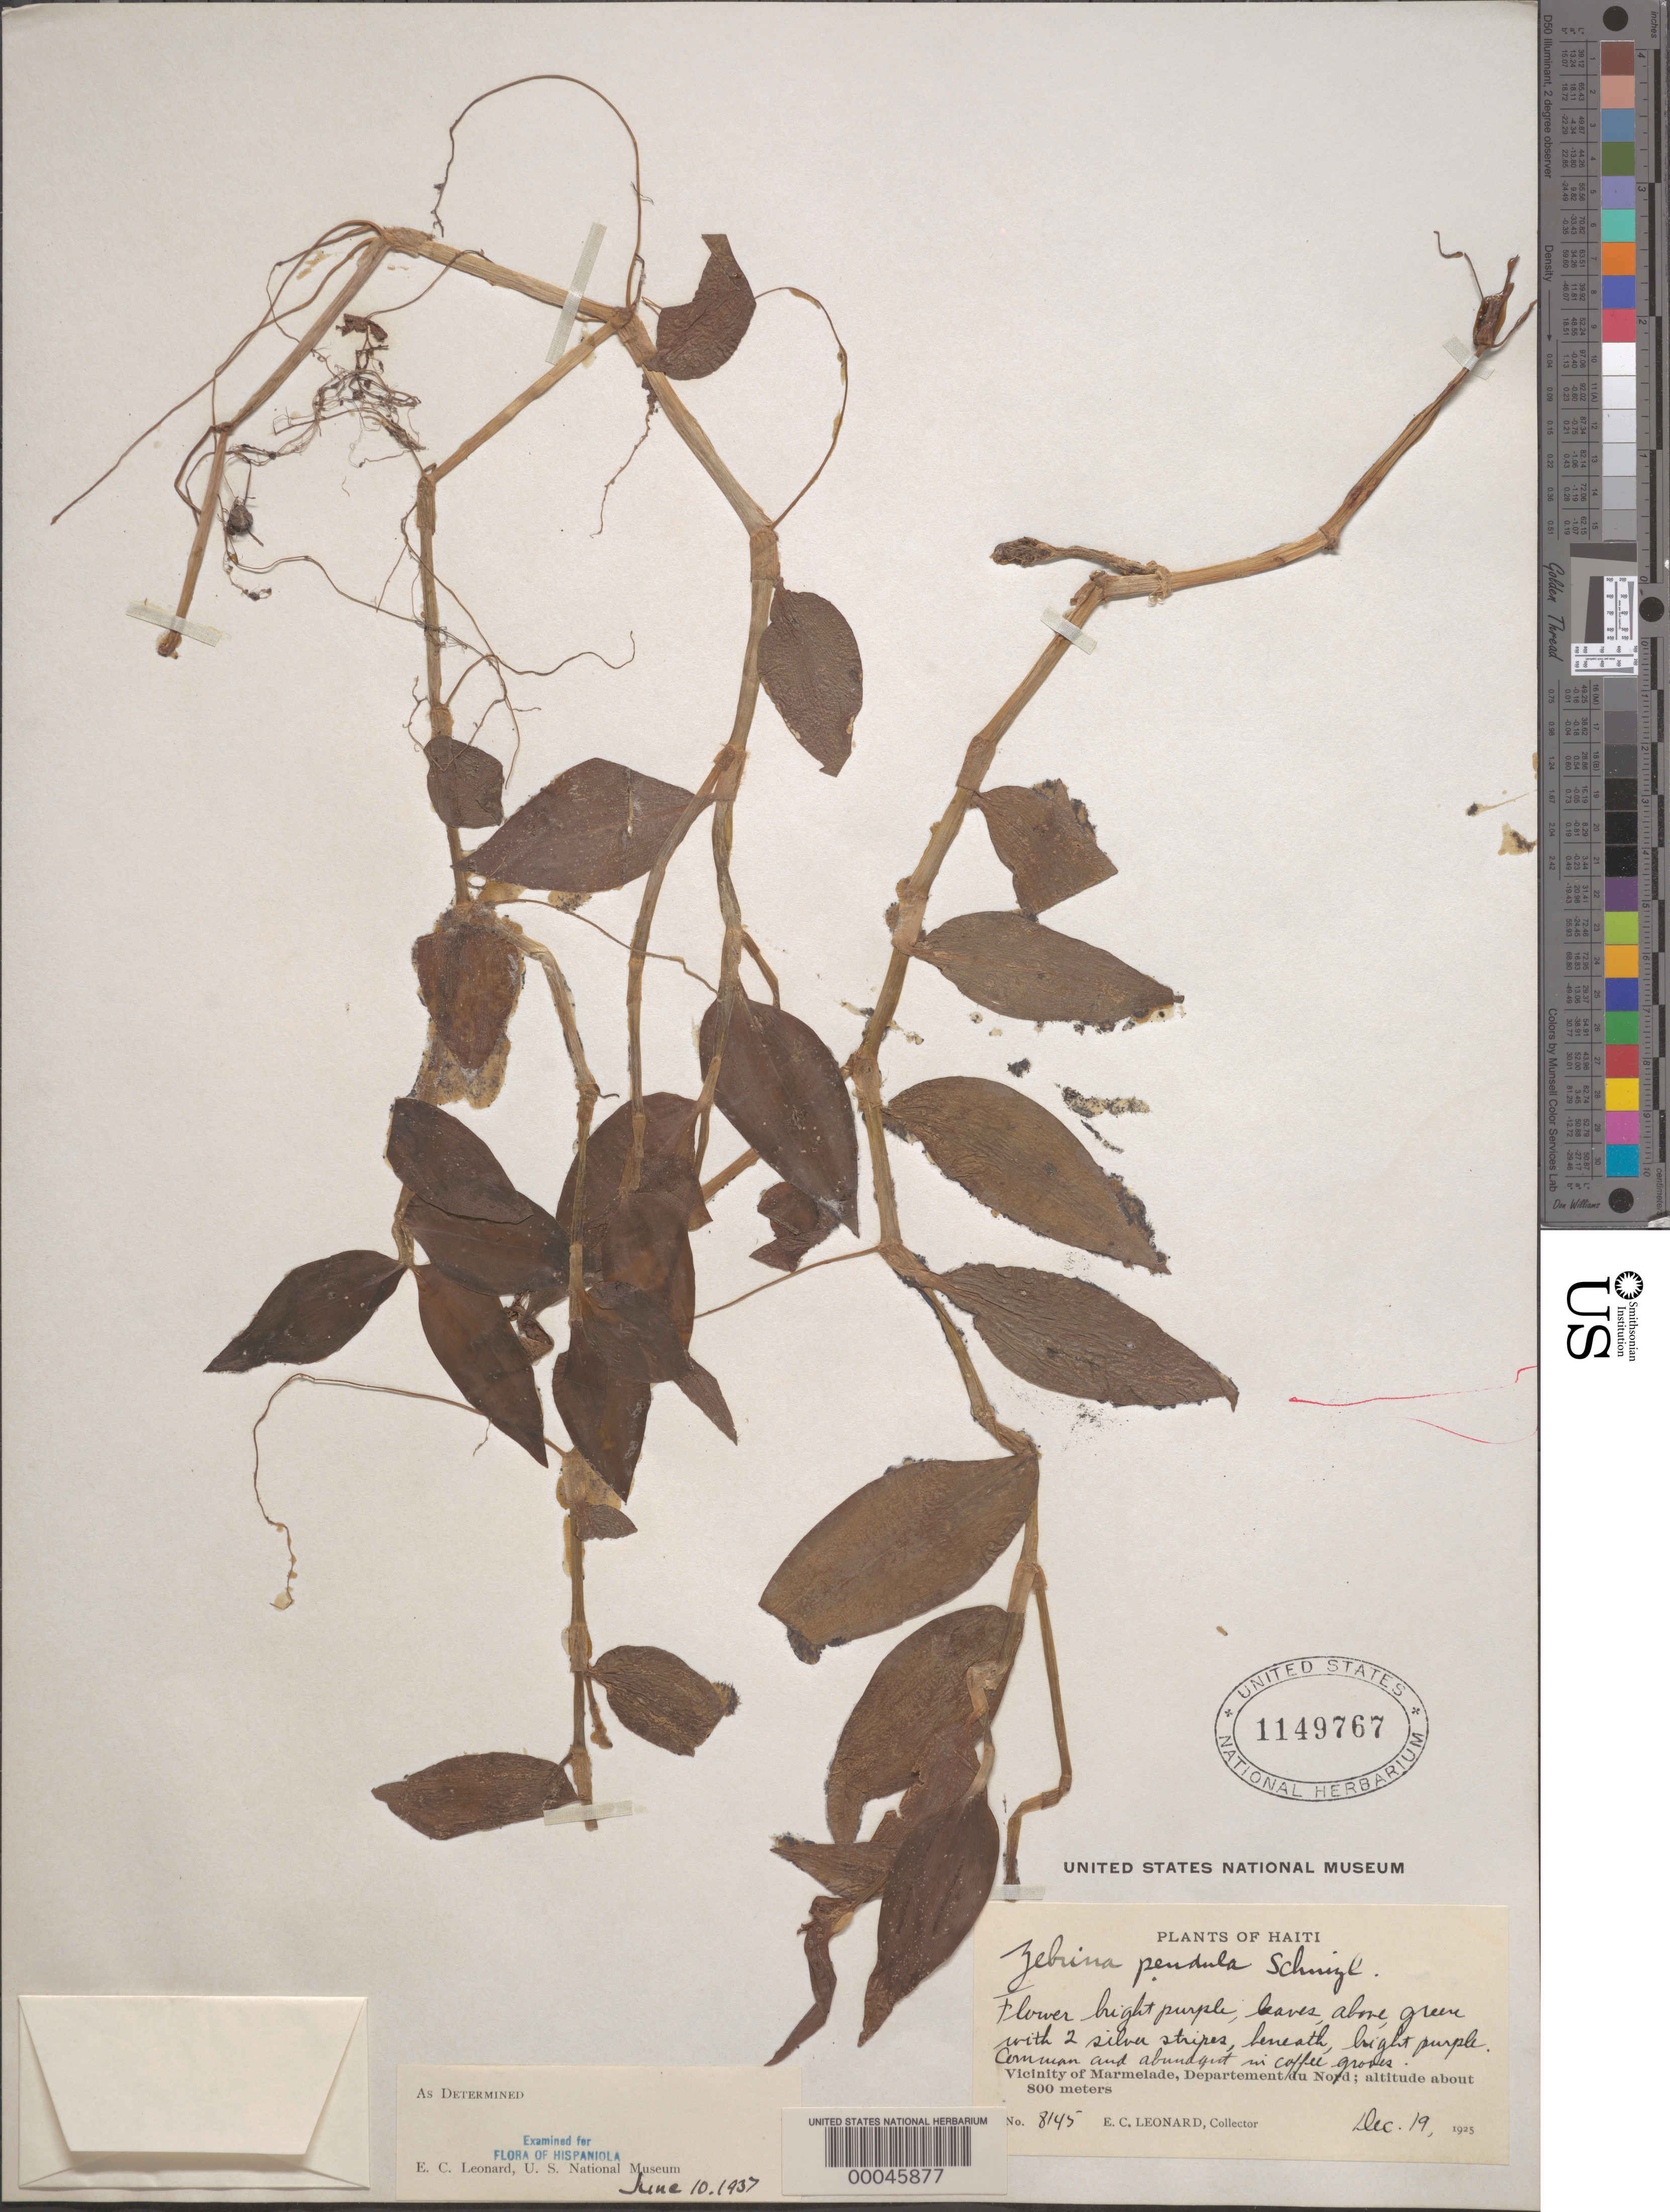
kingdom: Plantae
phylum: Tracheophyta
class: Liliopsida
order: Commelinales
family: Commelinaceae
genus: Tradescantia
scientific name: Tradescantia zebrina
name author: Bosse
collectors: E. C. Leonard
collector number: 8145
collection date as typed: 19 Dec 1925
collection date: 1925-12-19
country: Haiti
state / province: Nord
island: Hispaniola Island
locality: Near marmelade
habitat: Coffee groves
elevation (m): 800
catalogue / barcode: US 1149767